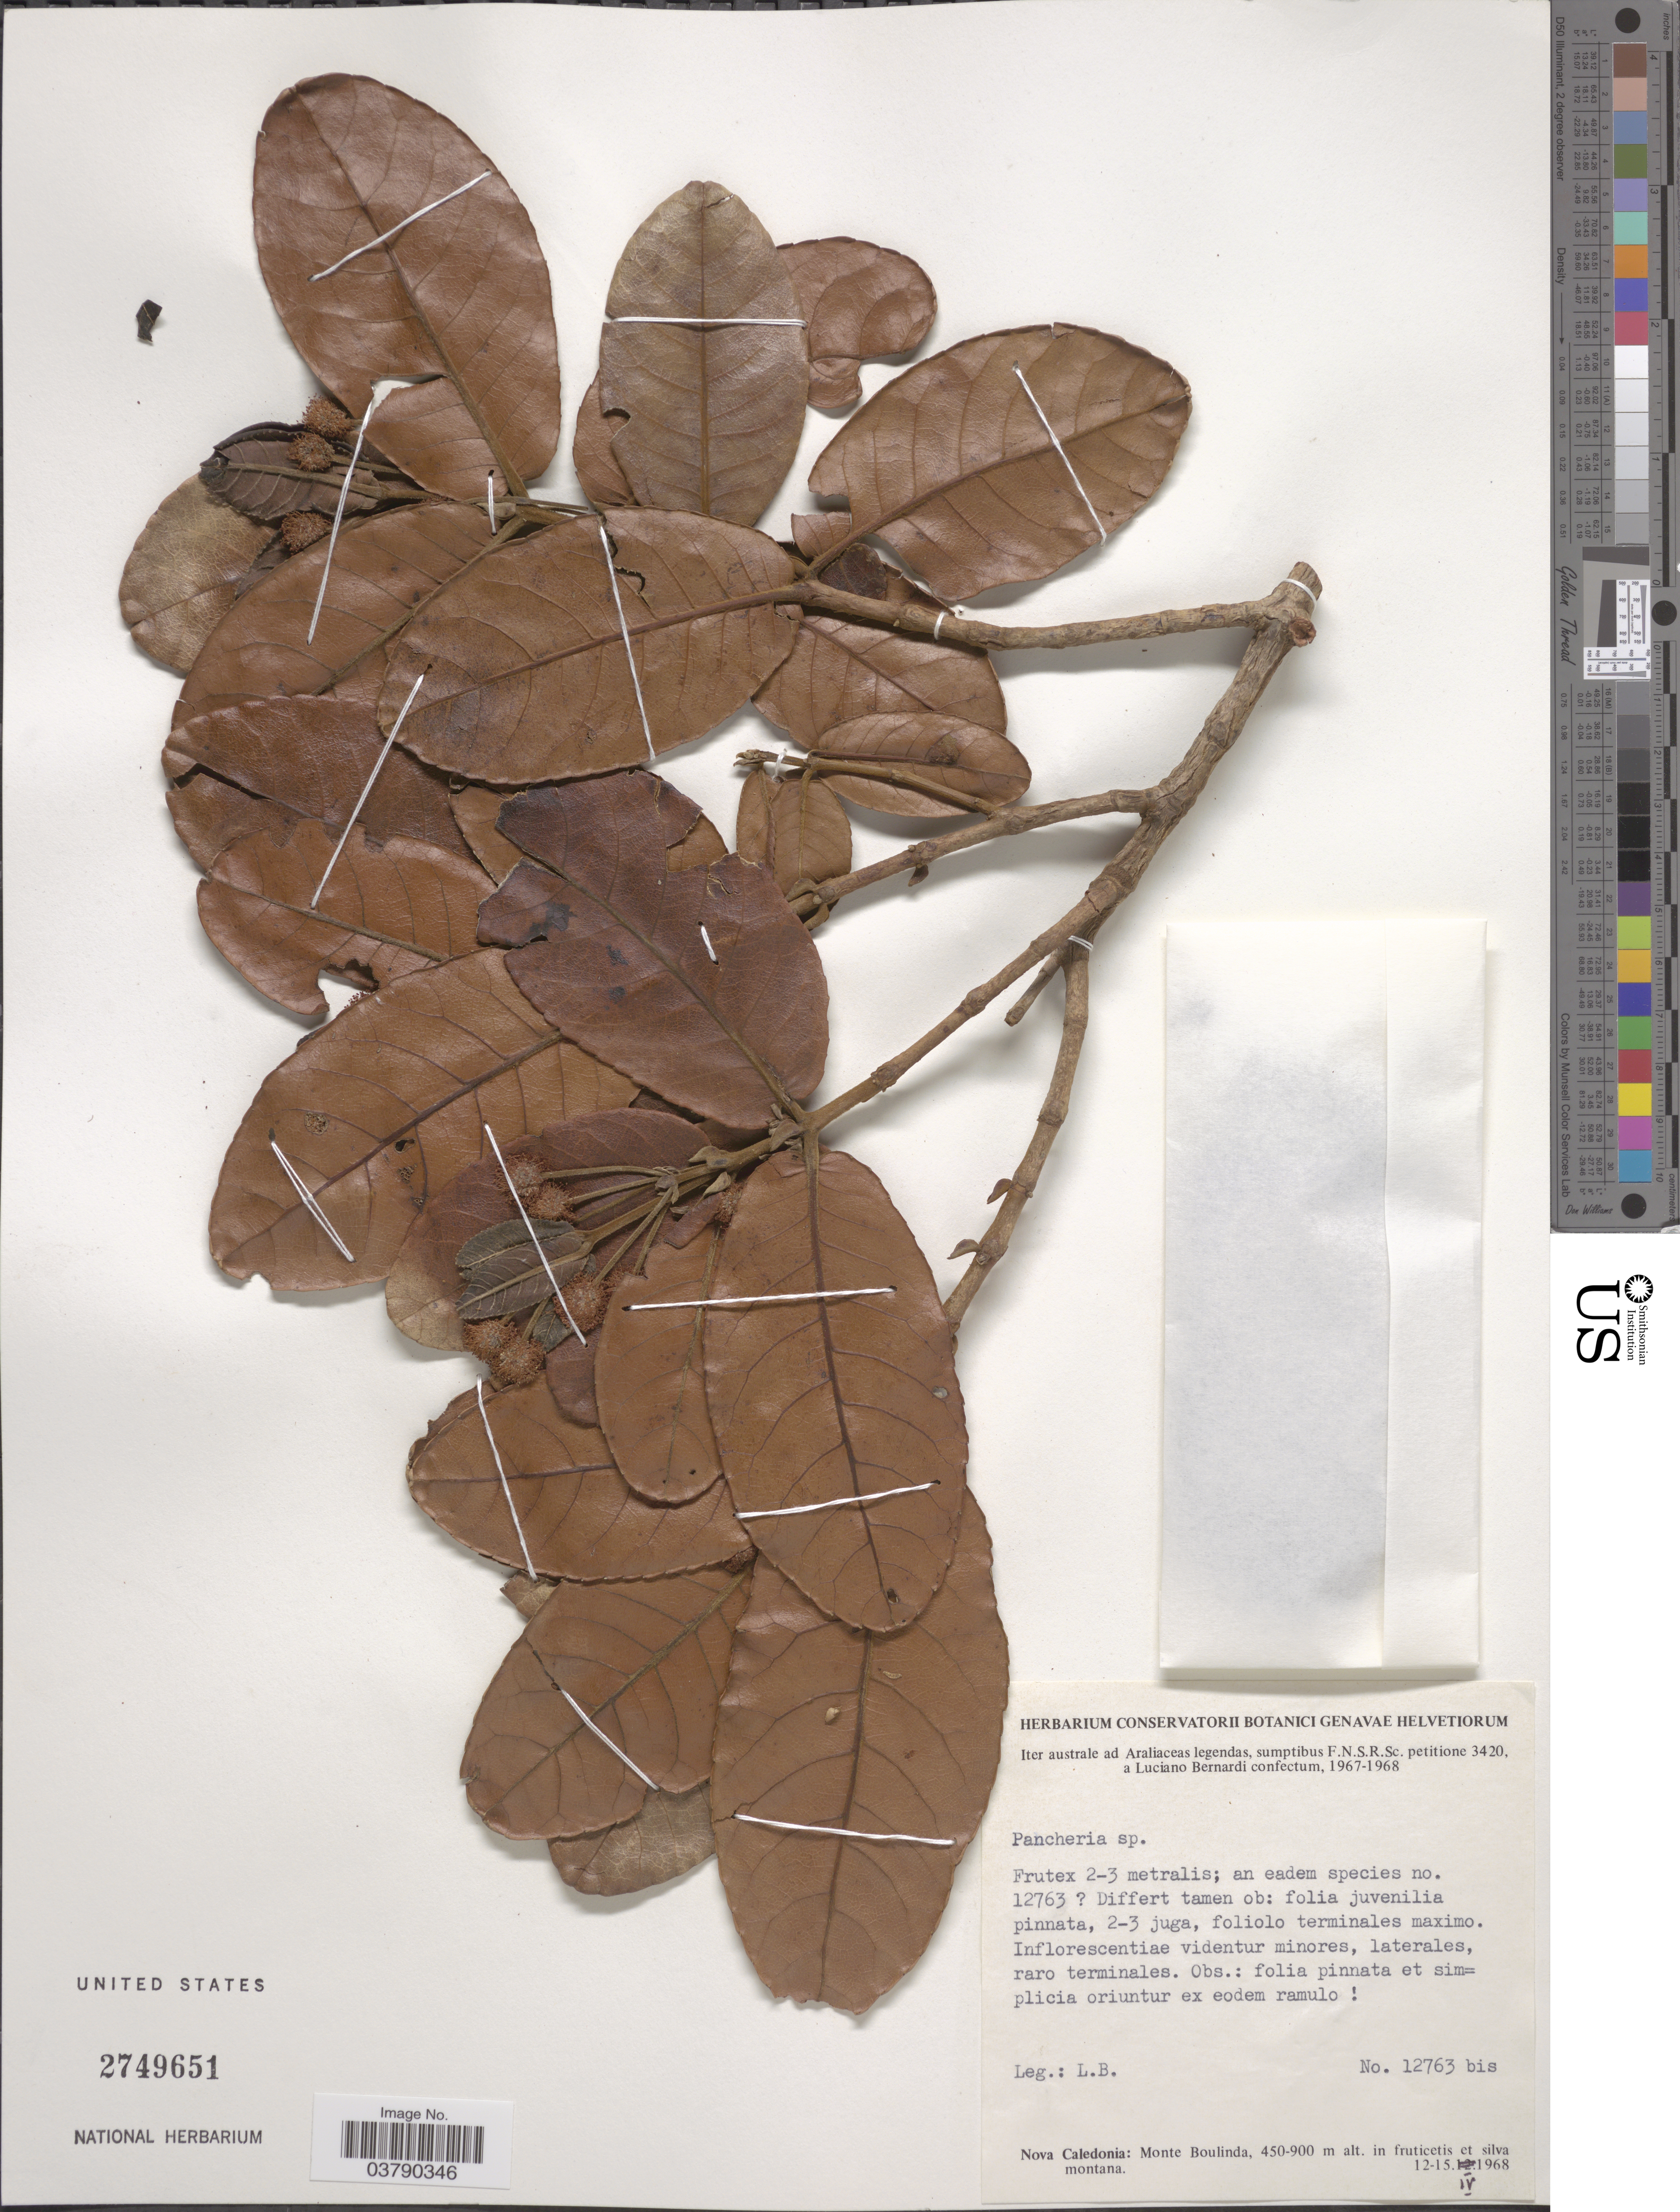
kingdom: Plantae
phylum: Tracheophyta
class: Magnoliopsida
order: Oxalidales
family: Cunoniaceae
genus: Pancheria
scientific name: Pancheria sp.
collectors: L. Bernardi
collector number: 12763bis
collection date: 1968-04-12/1968-04-15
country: New Caledonia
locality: Nova Caledonia: Monte Boulinda.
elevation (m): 450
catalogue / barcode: US 2749651